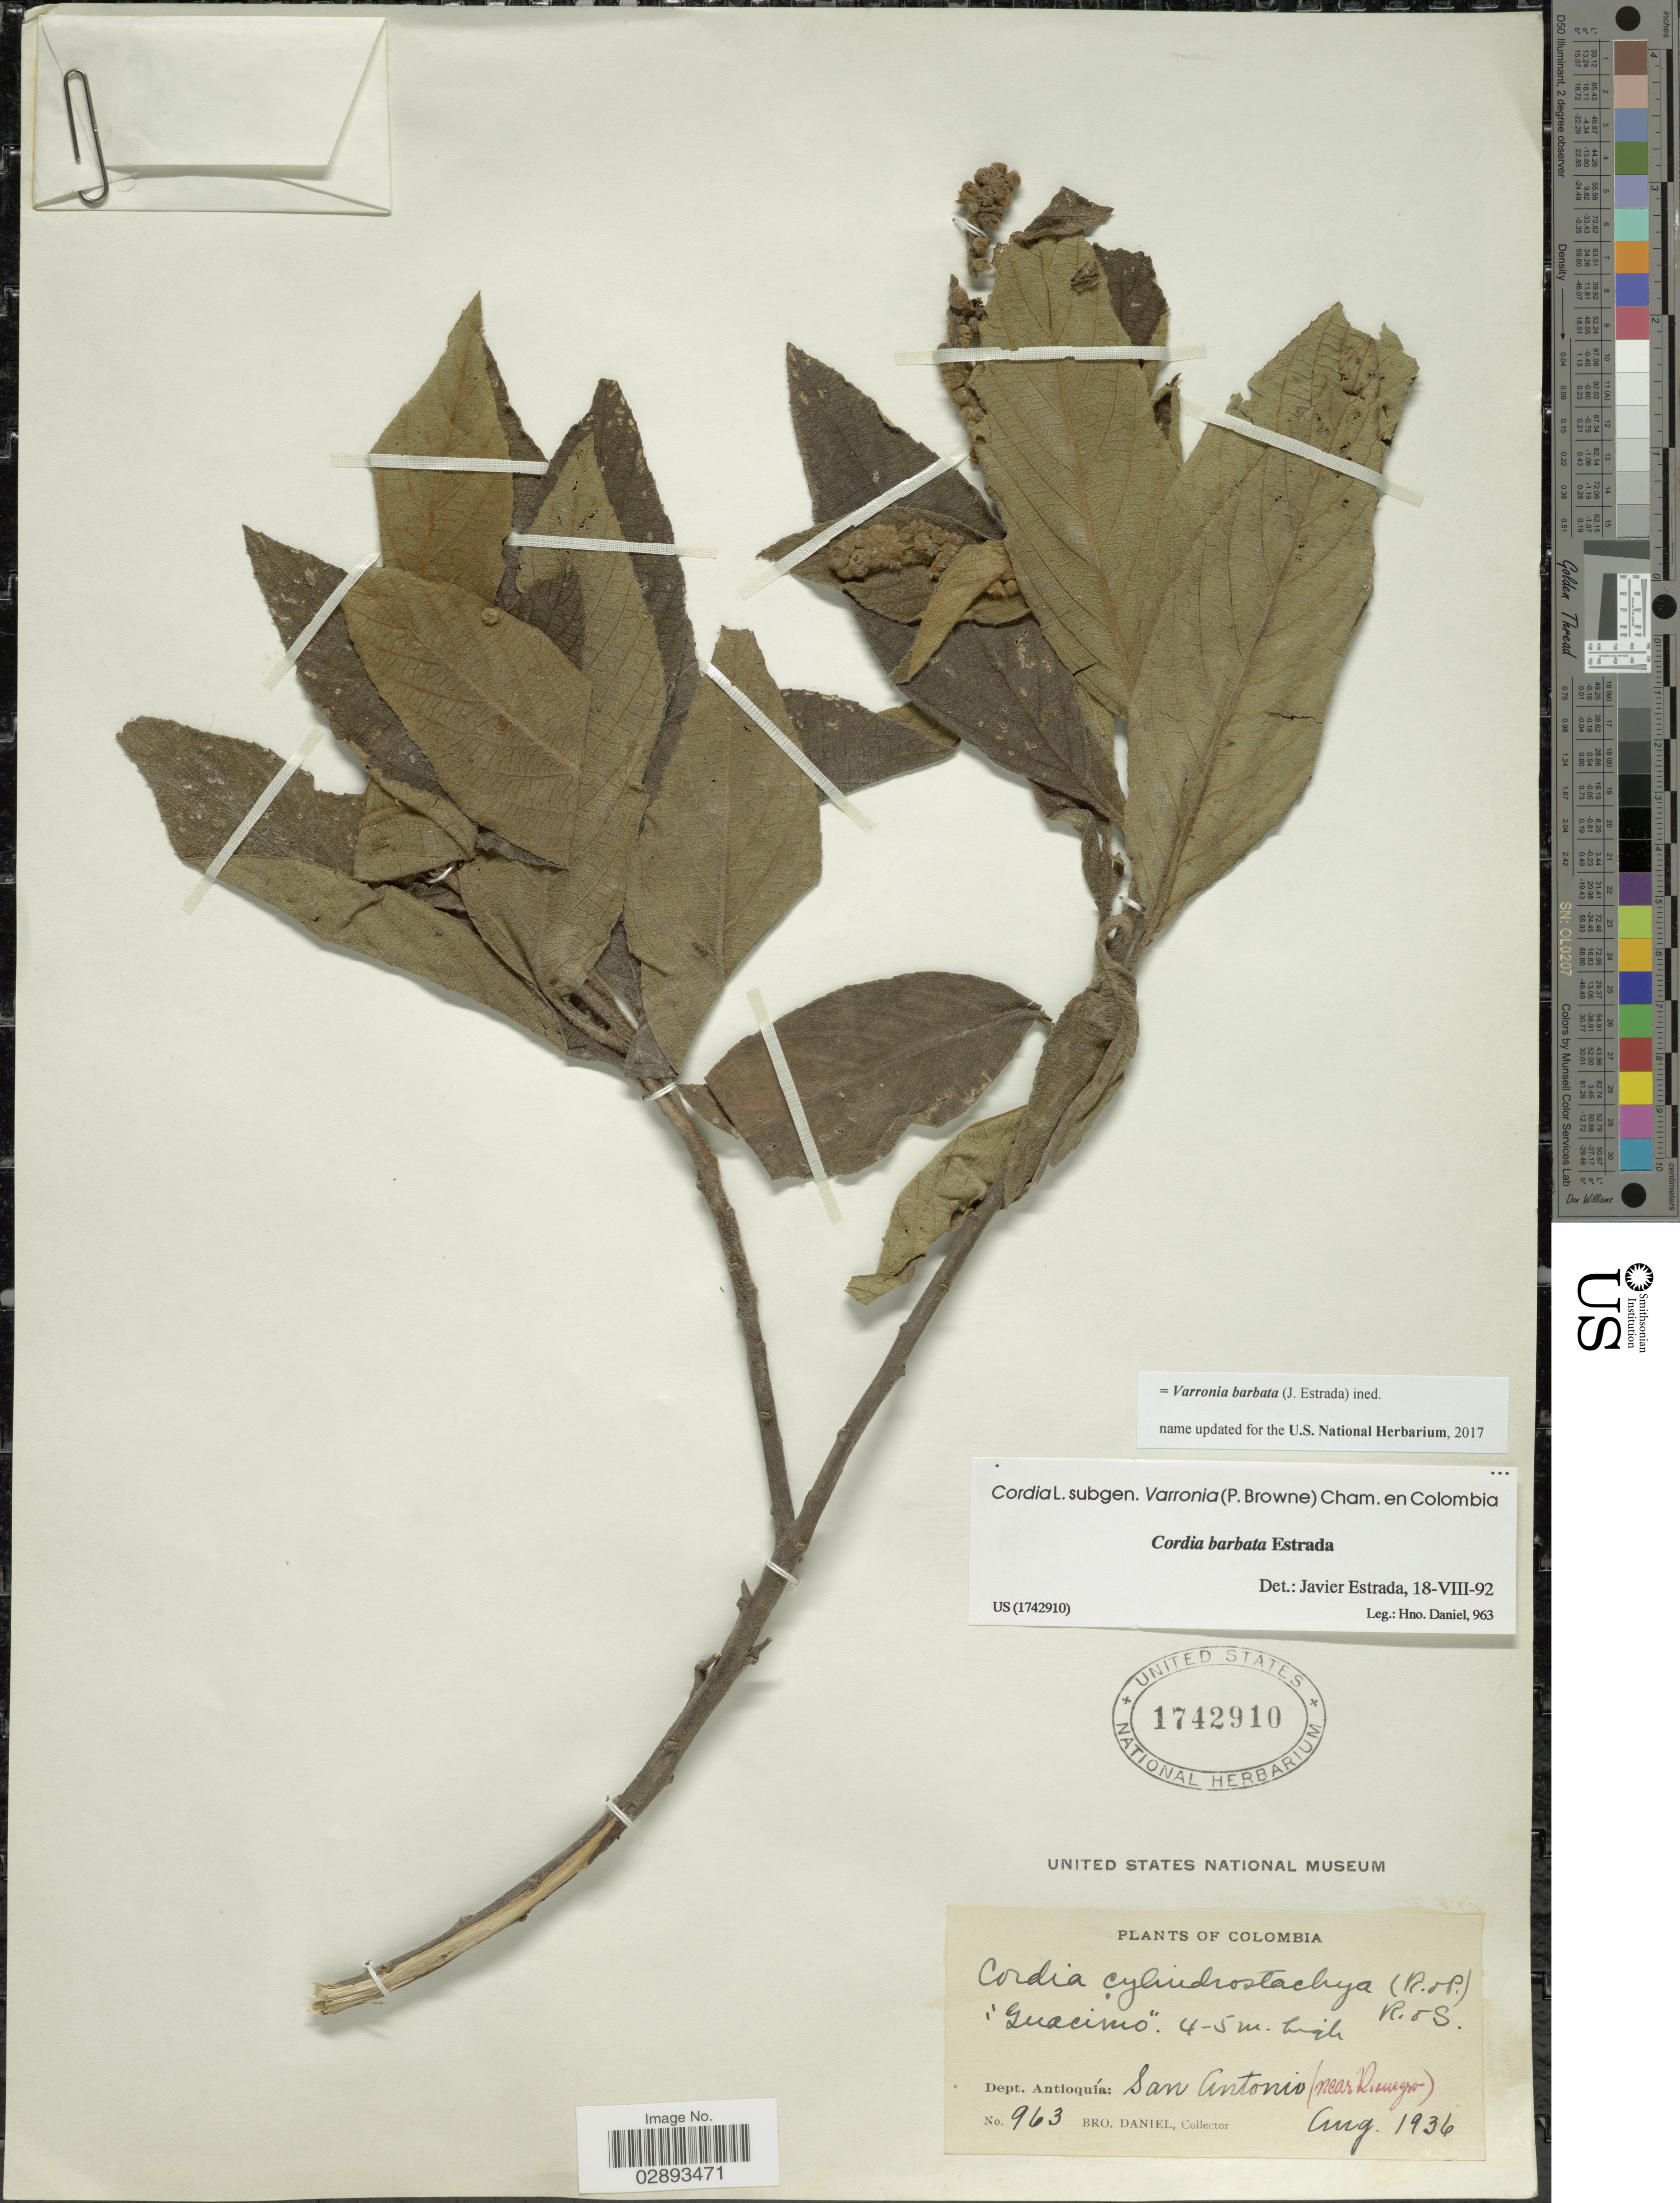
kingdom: Plantae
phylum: Tracheophyta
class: Magnoliopsida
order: Boraginales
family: Cordiaceae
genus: Varronia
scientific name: Varronia barbata (J. Estrada) comb. nov. ined.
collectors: Bro. Daniel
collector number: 963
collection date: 1936-08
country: Colombia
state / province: Antioquia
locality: Dept. Antioquía: San Antonio (near Rionegro).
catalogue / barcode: US 1742910